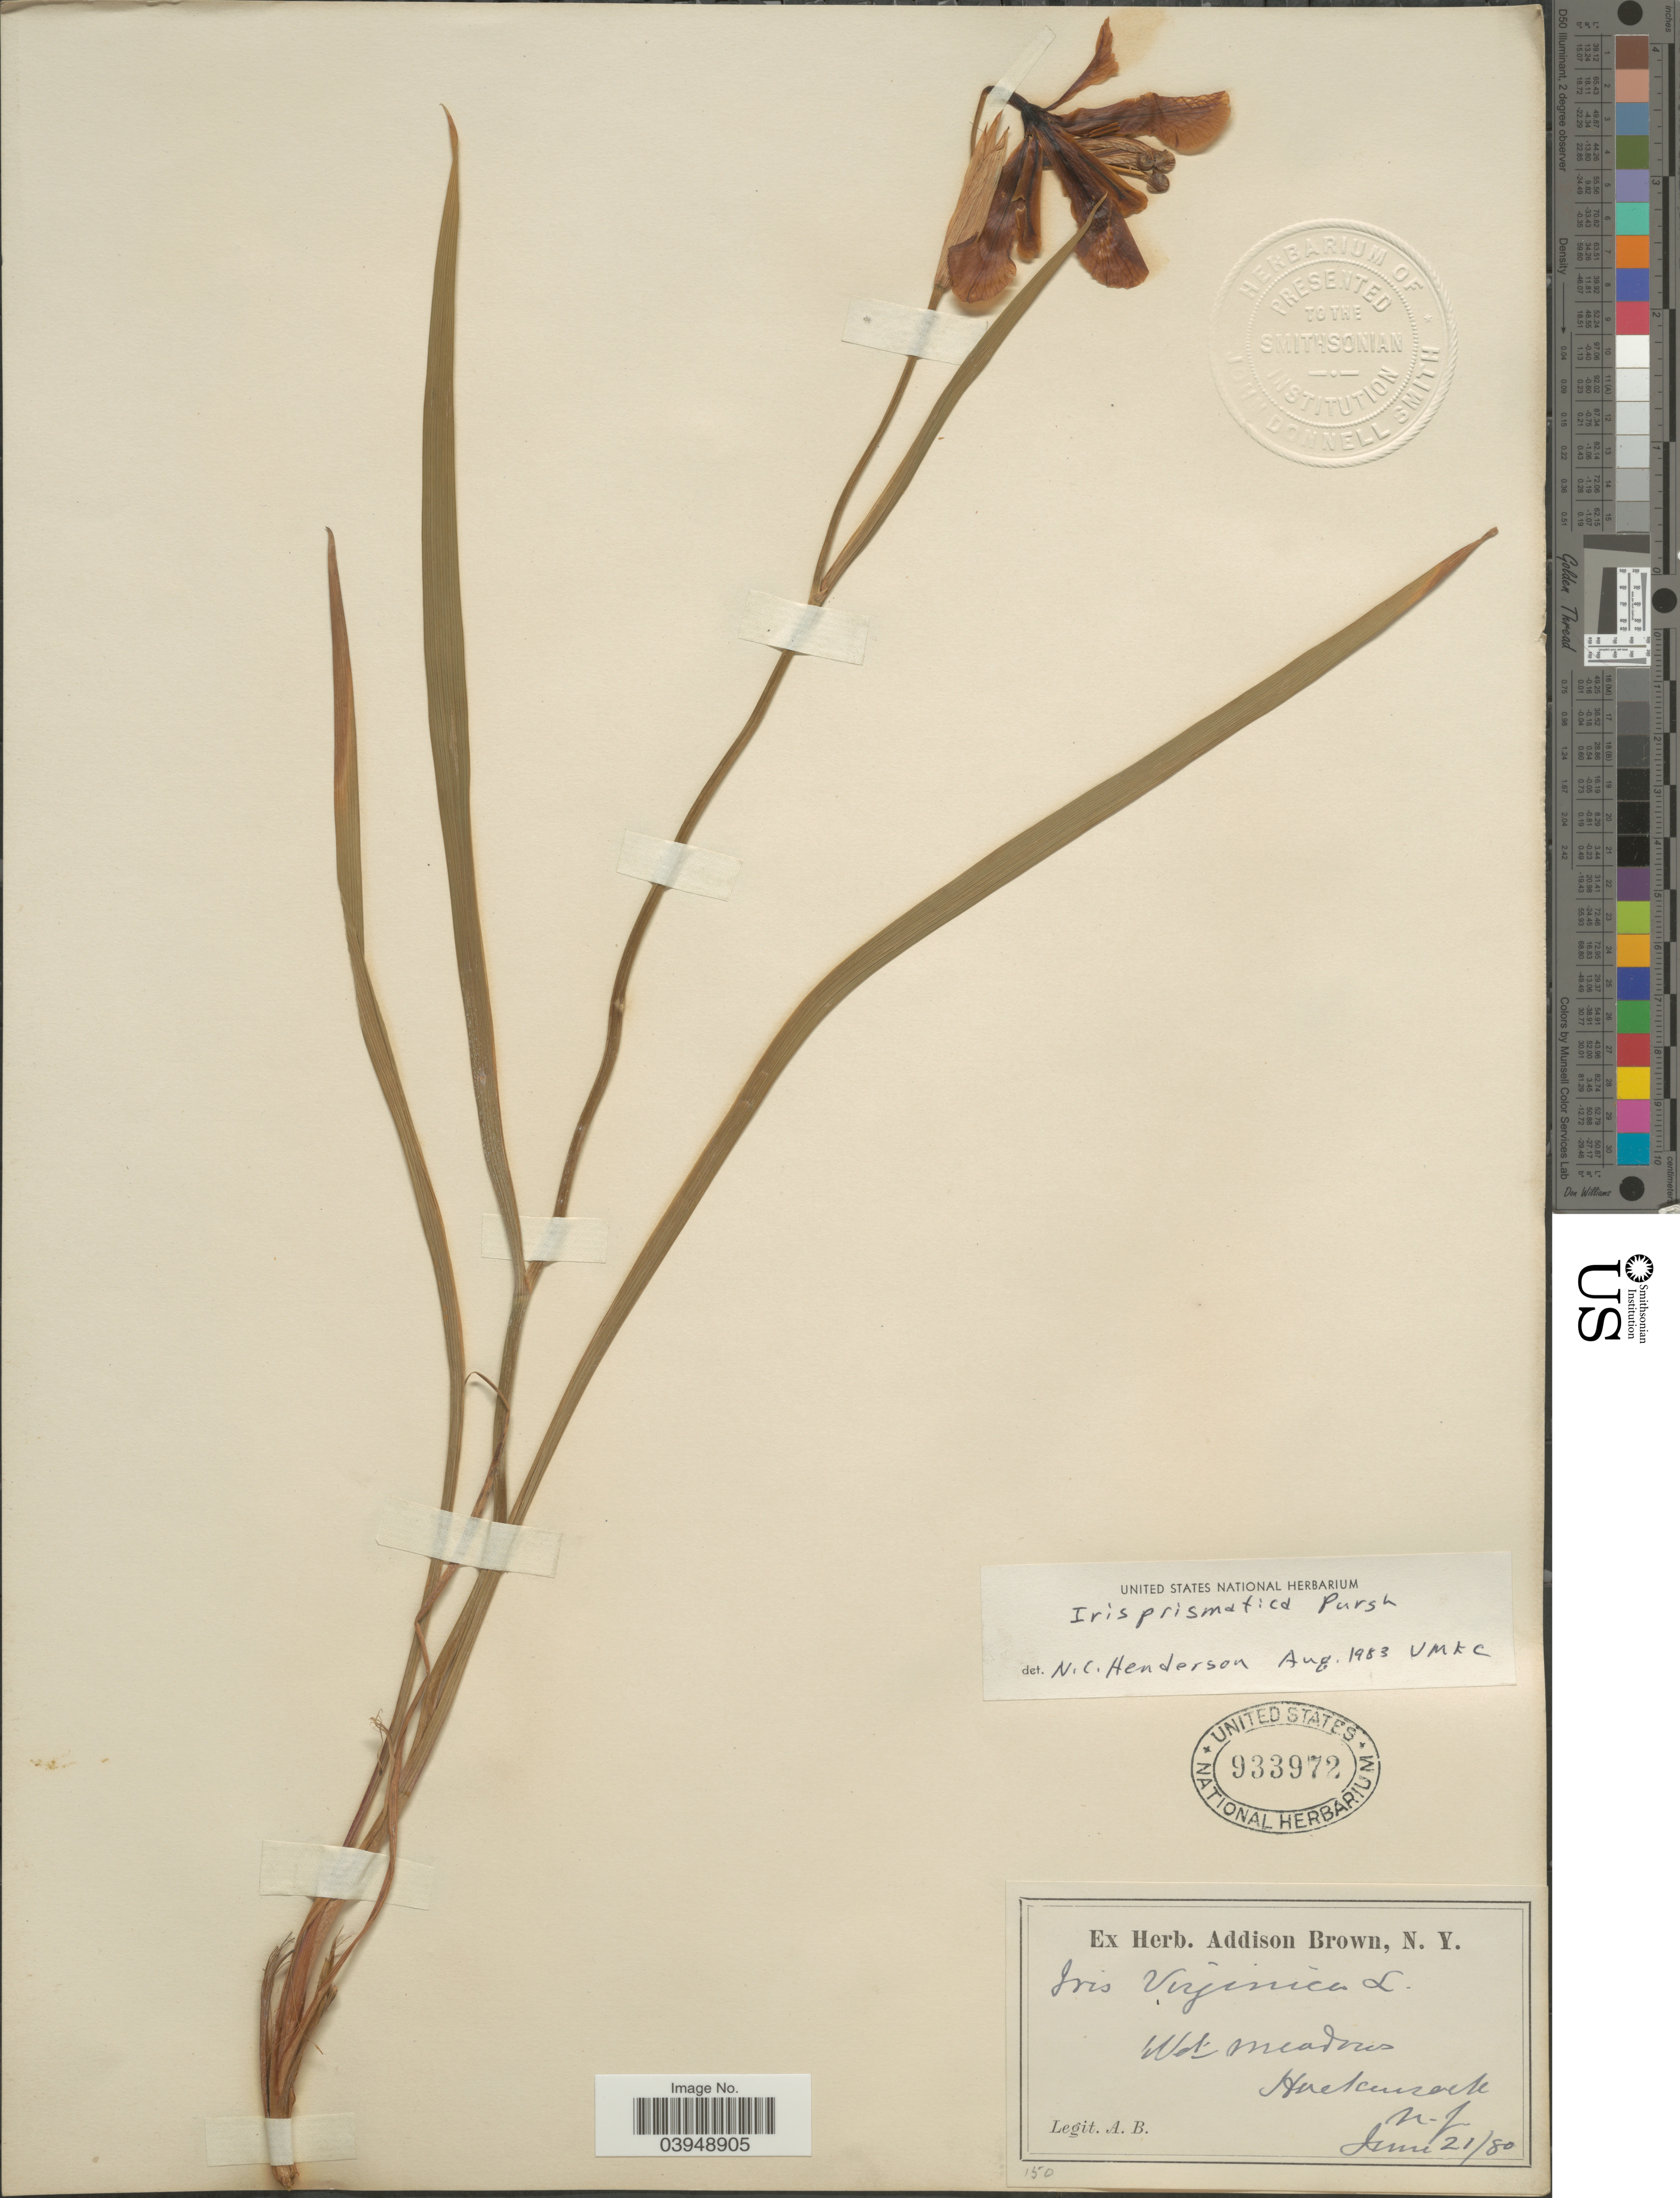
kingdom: Plantae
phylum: Tracheophyta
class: Liliopsida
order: Asparagales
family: Iridaceae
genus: Iris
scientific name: Iris prismatica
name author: Pursh ex Ker Gawl.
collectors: A. Brown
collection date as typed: Transcribed d/m/y: 21/6/80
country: United States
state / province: New Jersey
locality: Hackensack.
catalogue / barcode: US 933972